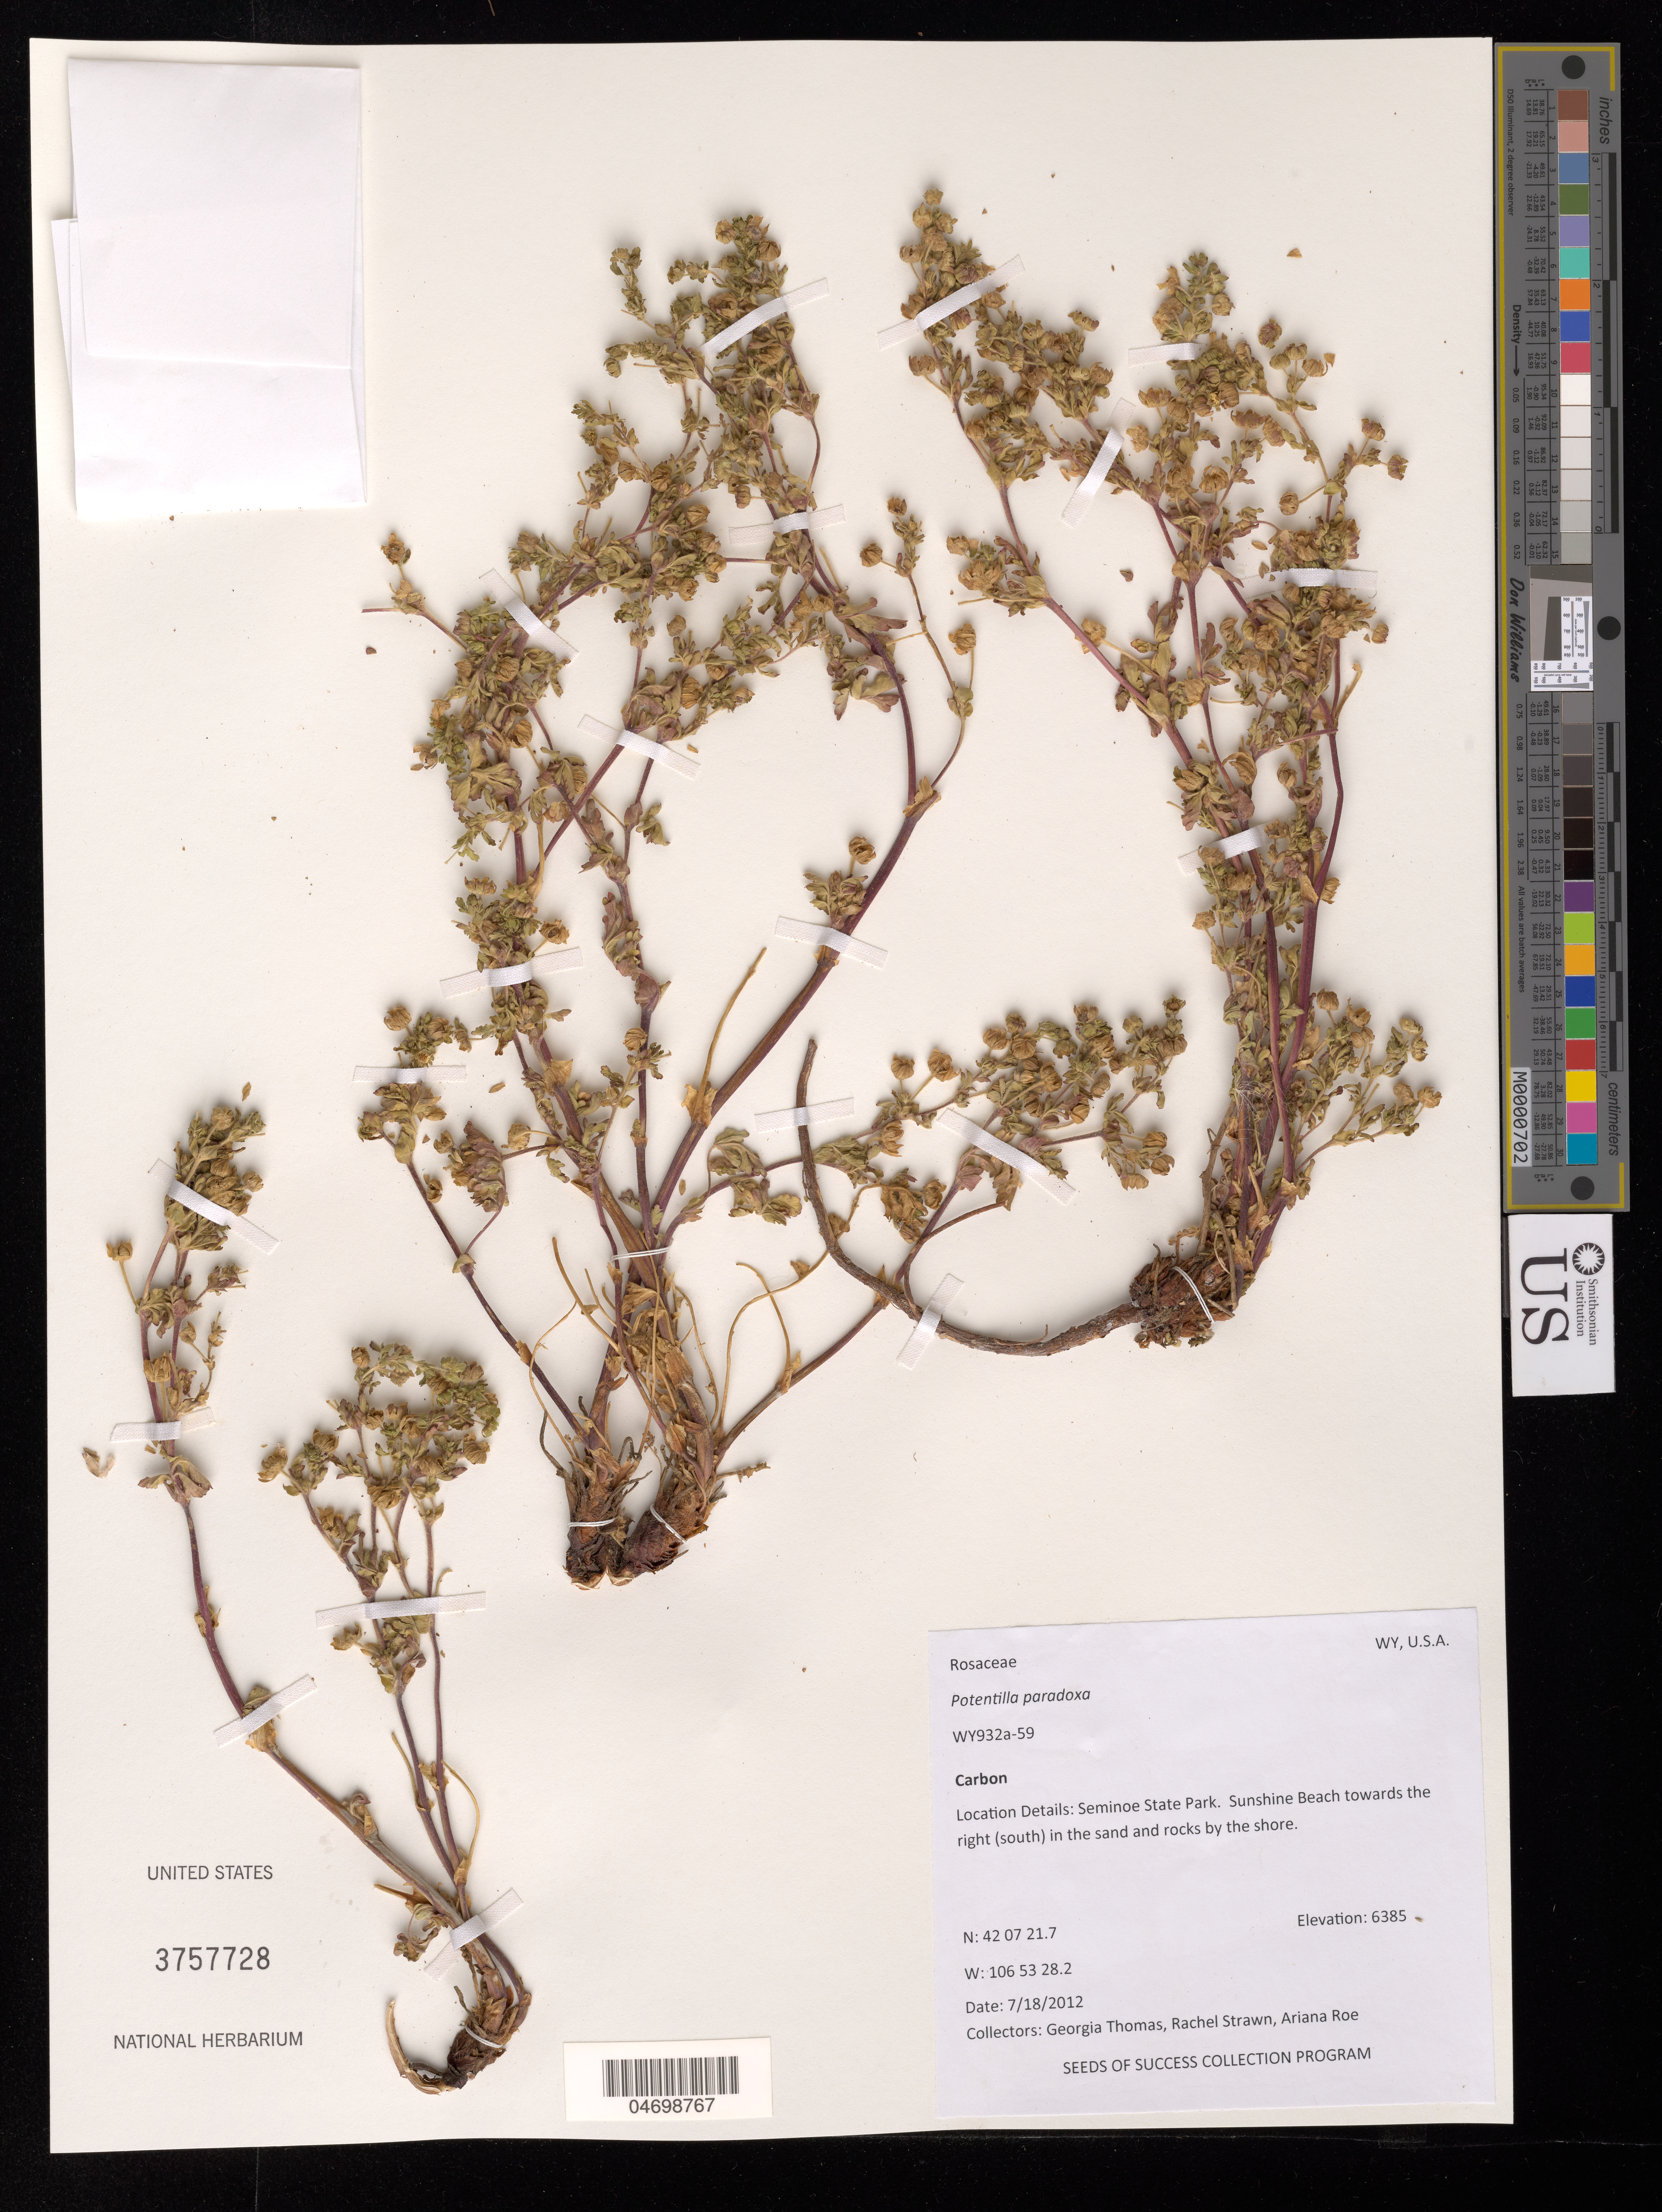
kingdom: Plantae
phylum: Tracheophyta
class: Magnoliopsida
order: Rosales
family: Rosaceae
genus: Potentilla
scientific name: Potentilla paradoxa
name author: Nutt. ex Torr. & A. Gray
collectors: G. Thomas, R. Strawn & A. Roe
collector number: WY932A-59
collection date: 2012-07-18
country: United States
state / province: Wyoming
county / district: Carbon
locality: Seminoe State Park, Sinclair. Sunchine Beach towards the right (south) in the sand and rocks by the shore.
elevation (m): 1946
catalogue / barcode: US 3757728